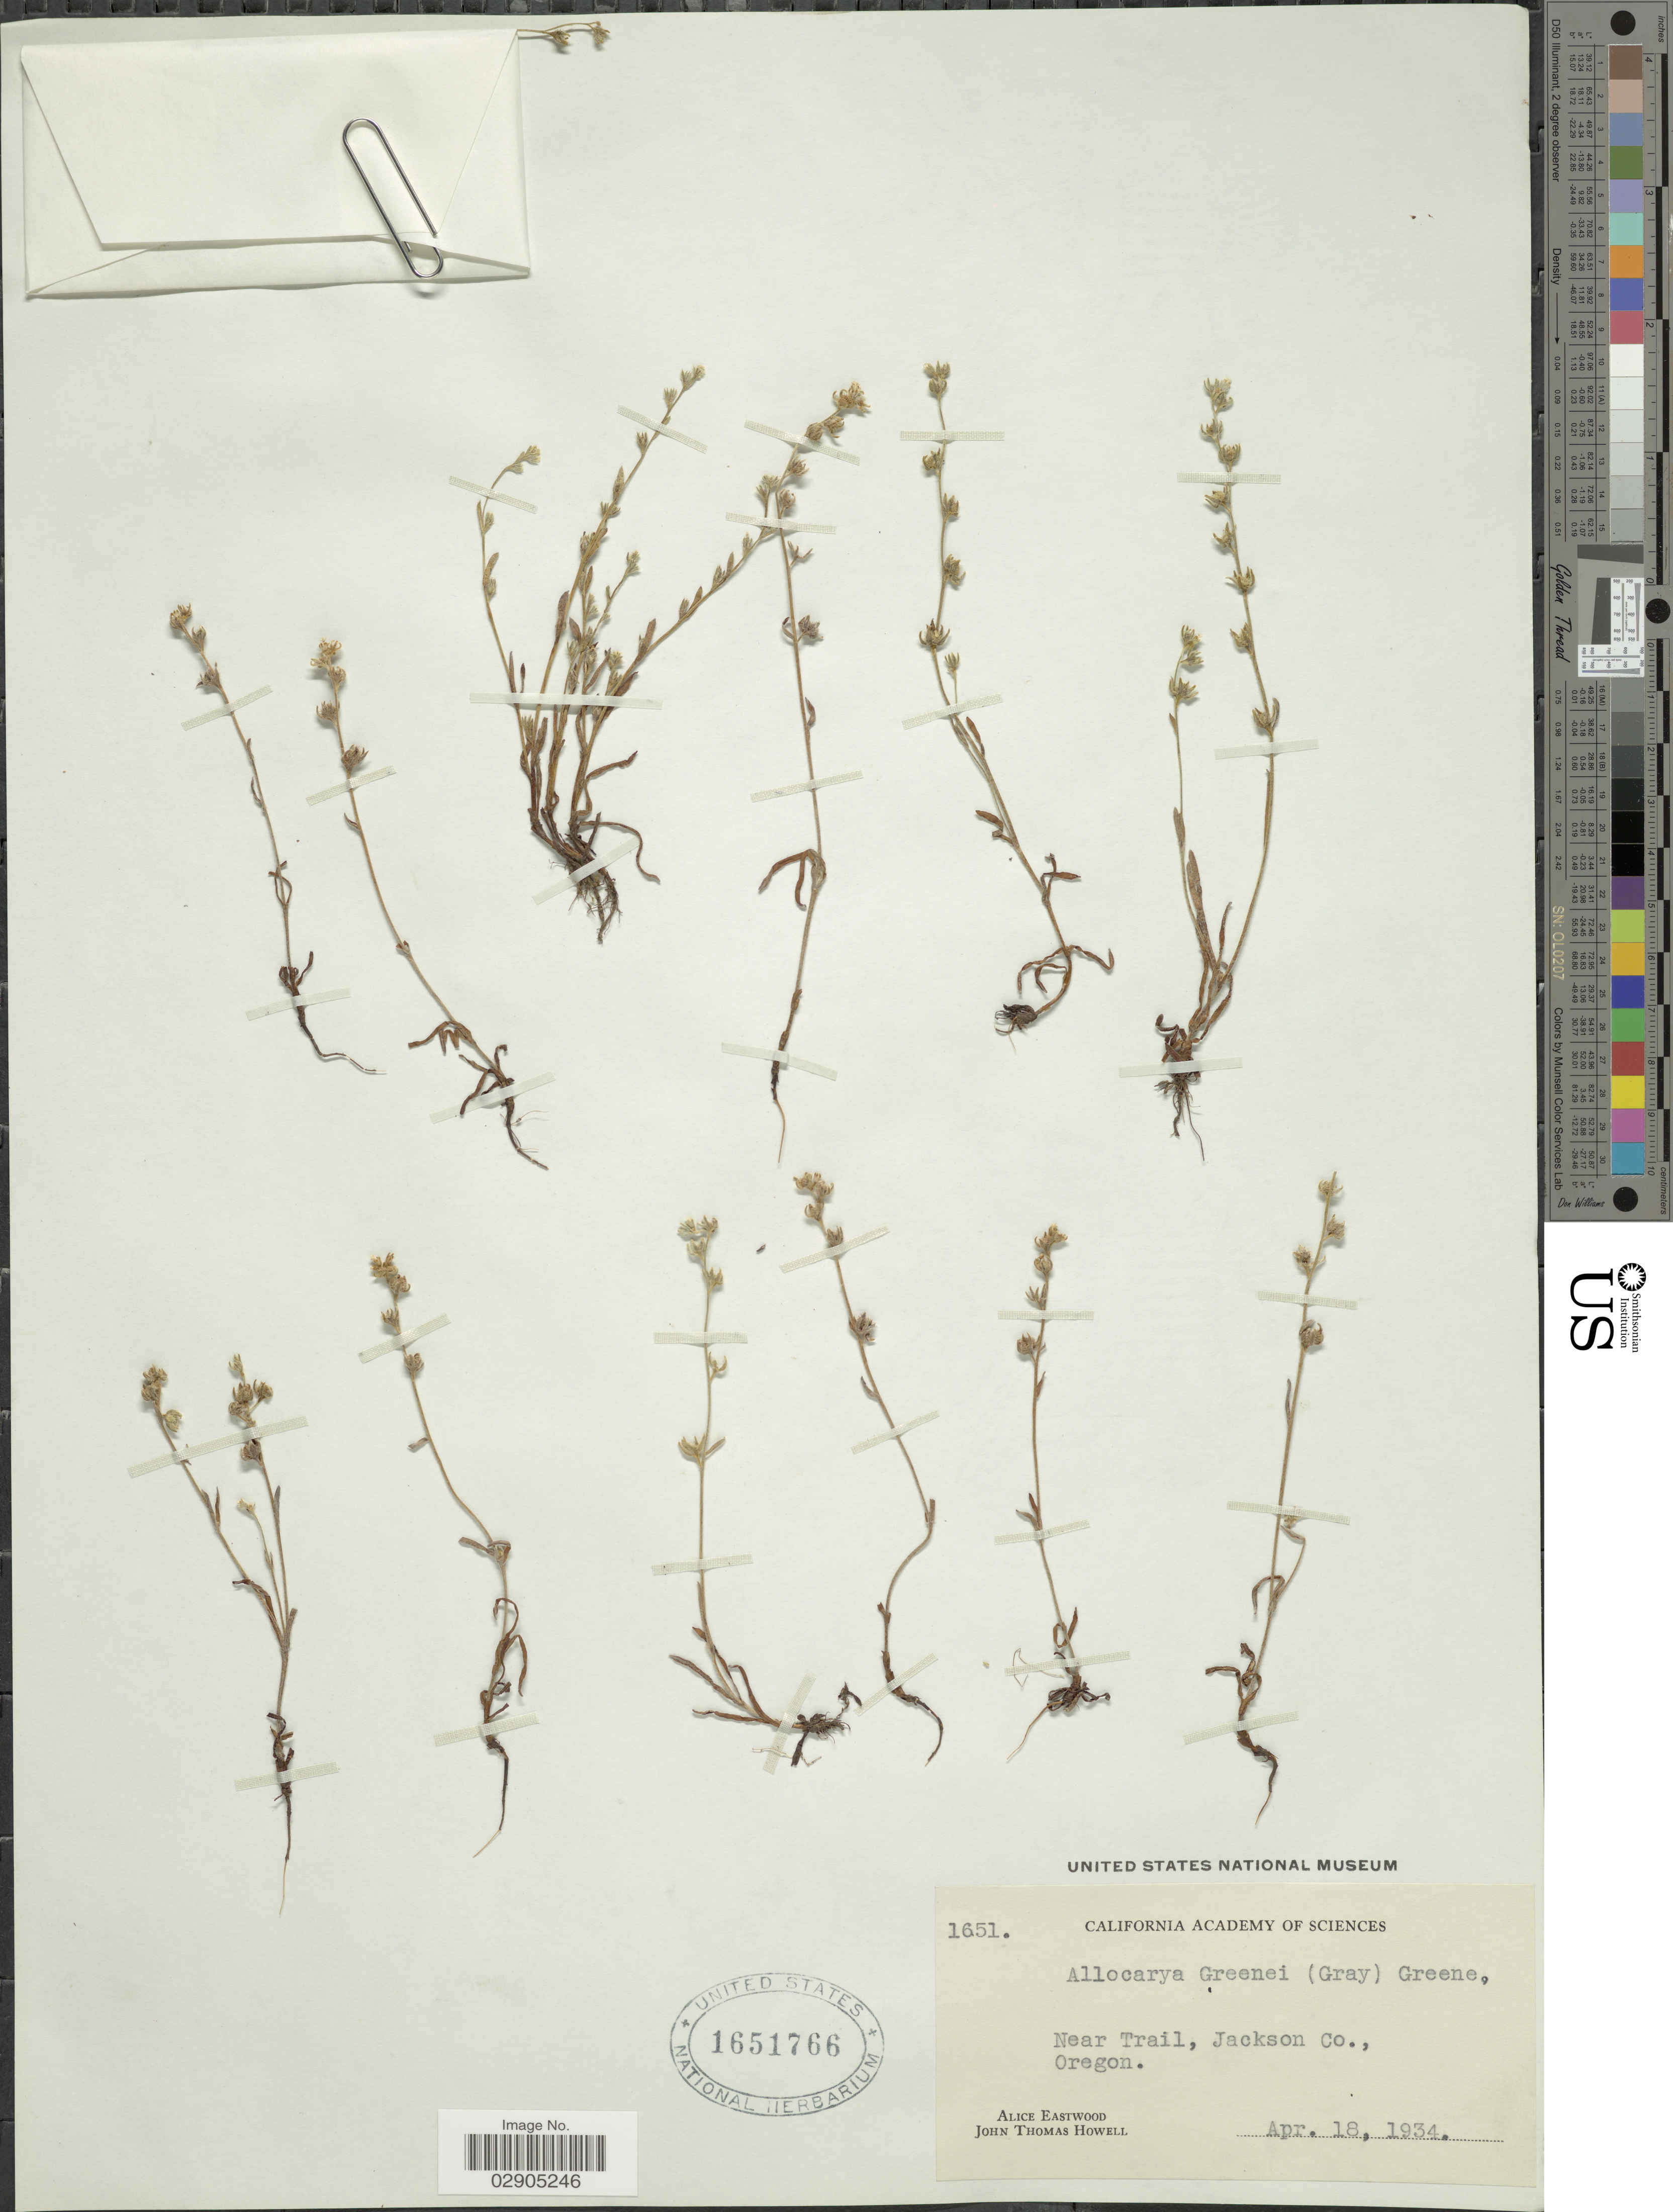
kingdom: Plantae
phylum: Tracheophyta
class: Magnoliopsida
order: Boraginales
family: Boraginaceae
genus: Allocarya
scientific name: Allocarya greenei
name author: (A. Gray) S.W. Greene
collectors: A. Eastwood & J. T. Howell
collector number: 1651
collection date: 1934-04-18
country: United States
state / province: Oregon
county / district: Jackson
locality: Near Trail, Jackson Co.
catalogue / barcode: US 1651766